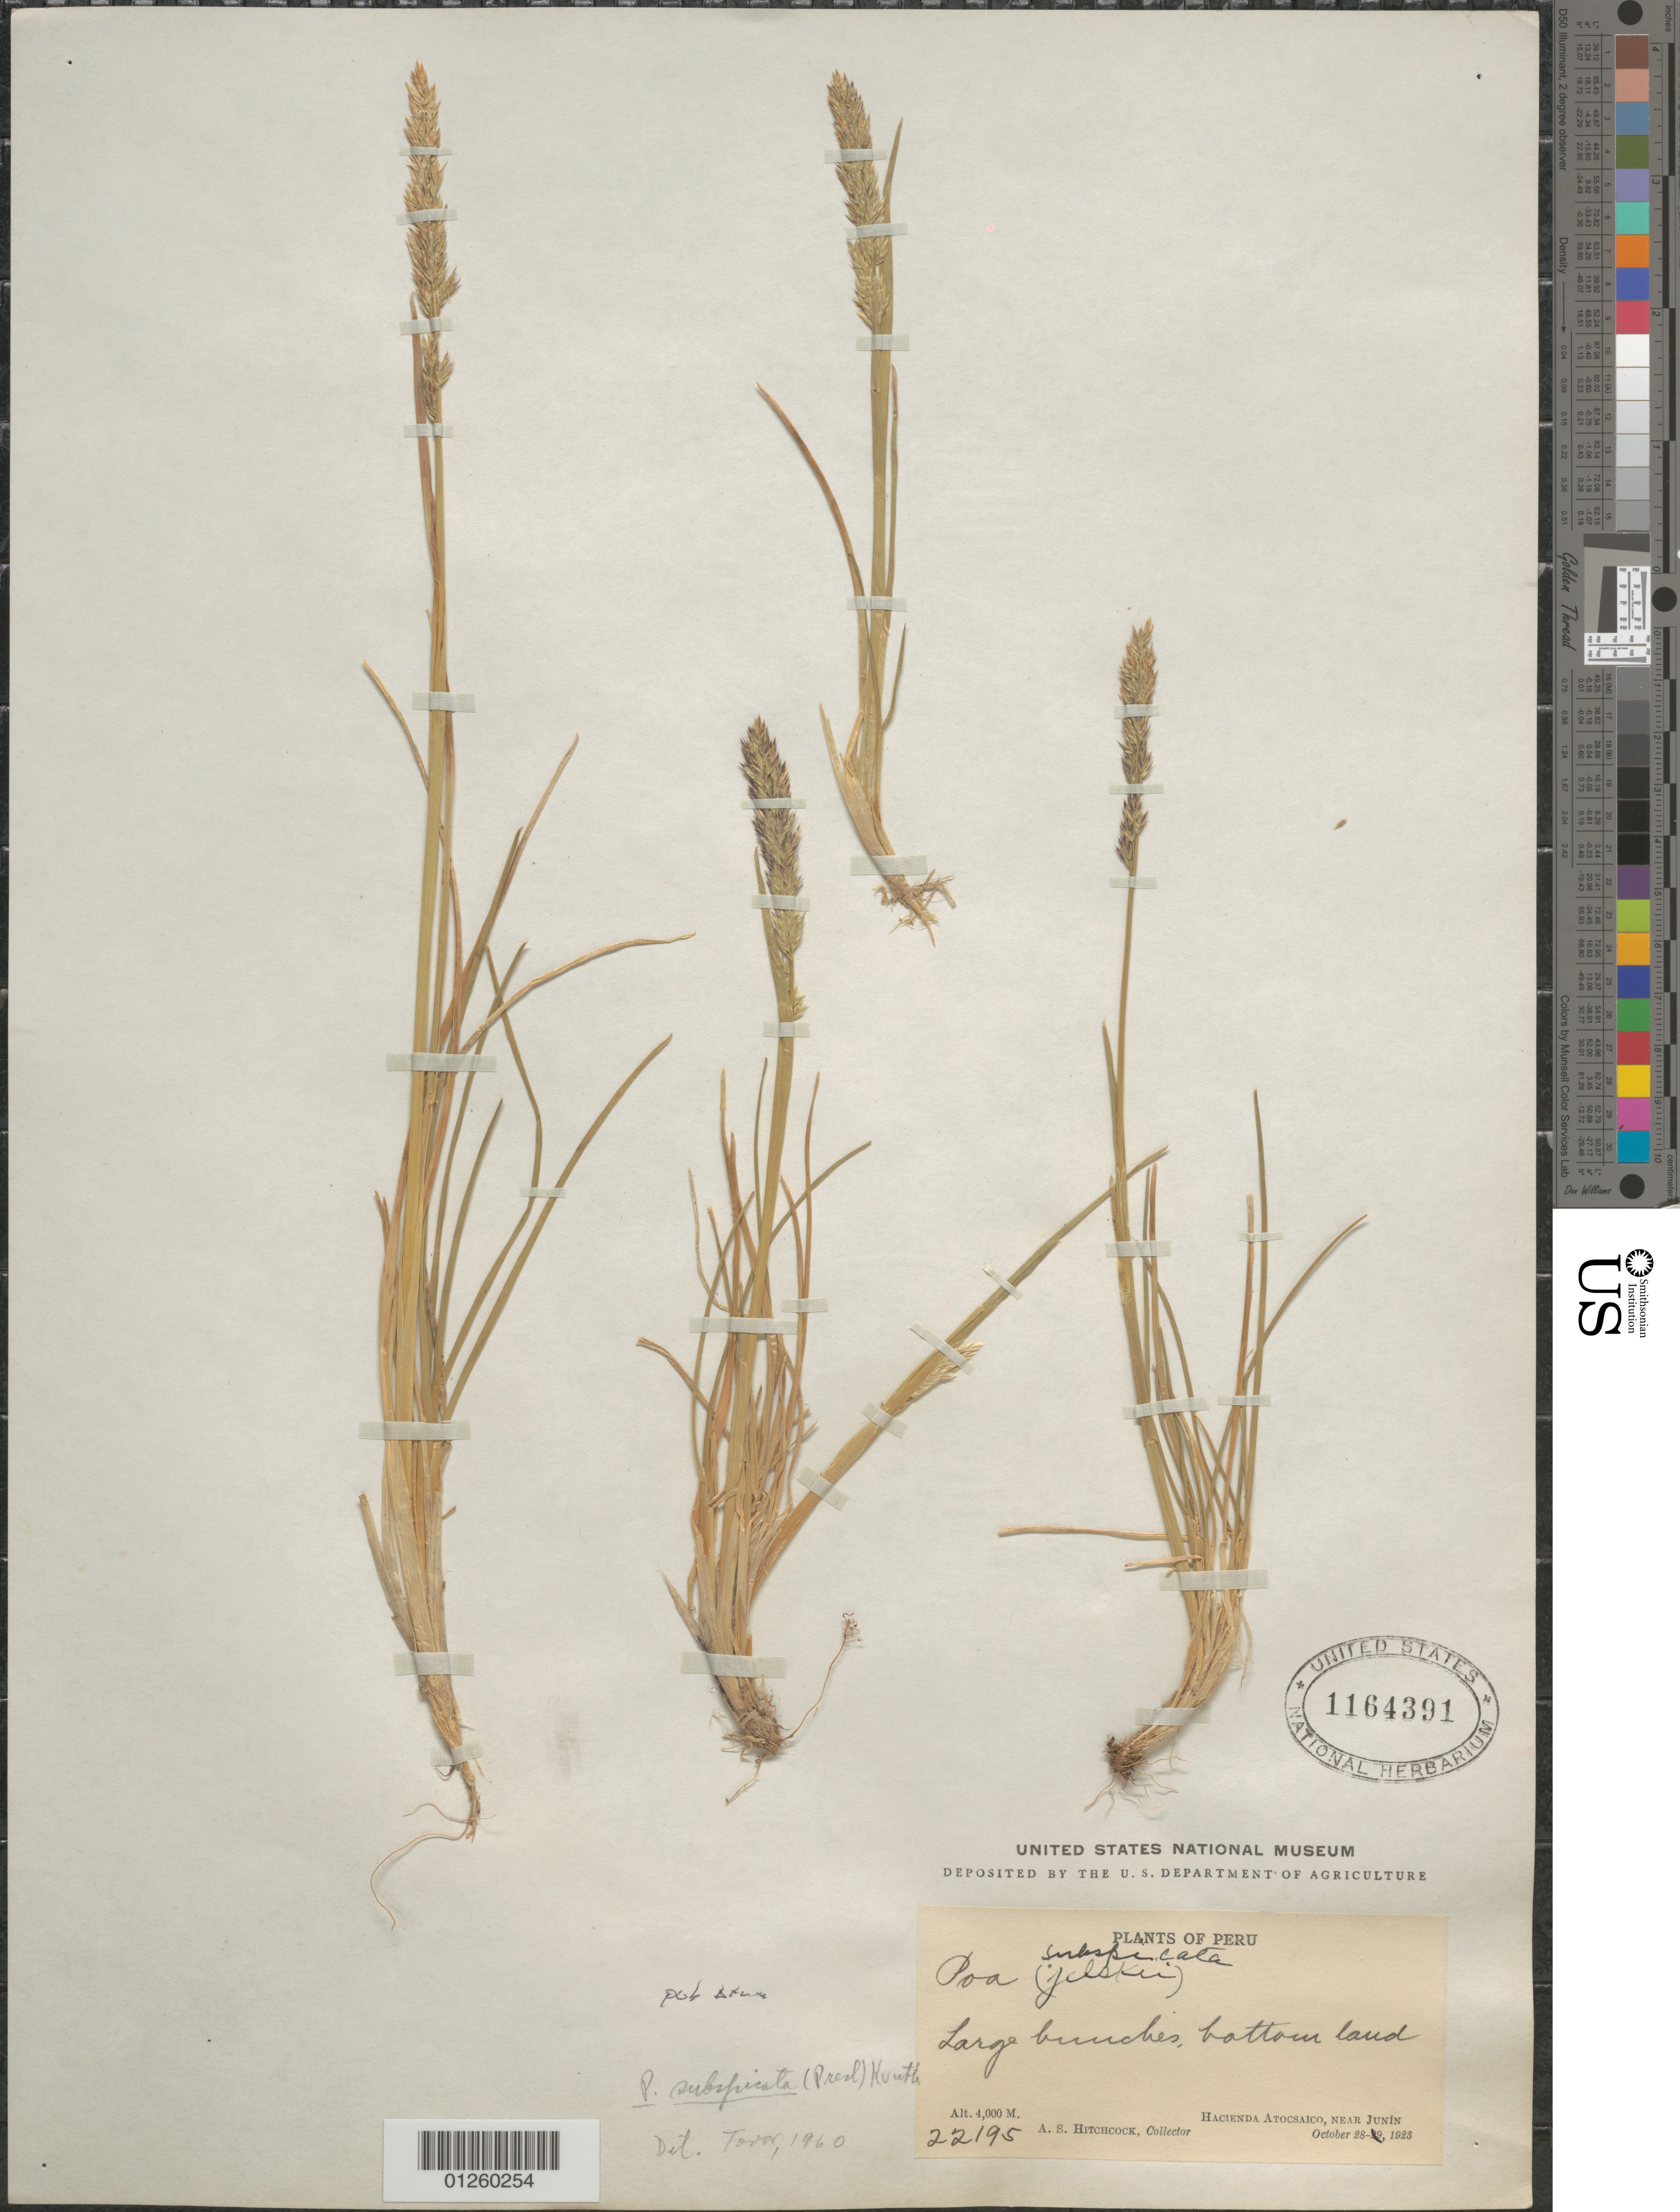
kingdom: Plantae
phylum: Tracheophyta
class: Liliopsida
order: Poales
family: Poaceae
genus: Poa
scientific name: Poa subspicata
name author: (J. Presl) Kunth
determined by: Soreng, Robert J., Research Associate (BOT), Smithsonian Institution - National Museum of Natural History (UNITED STATES)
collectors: A. S. Hitchcock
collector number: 22195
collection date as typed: October 28, 1923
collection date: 1923-10-28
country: Peru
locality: Hacienda Atocsaico, near Junin.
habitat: Large bunches, bottom land.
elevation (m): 4000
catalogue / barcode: US 1164391